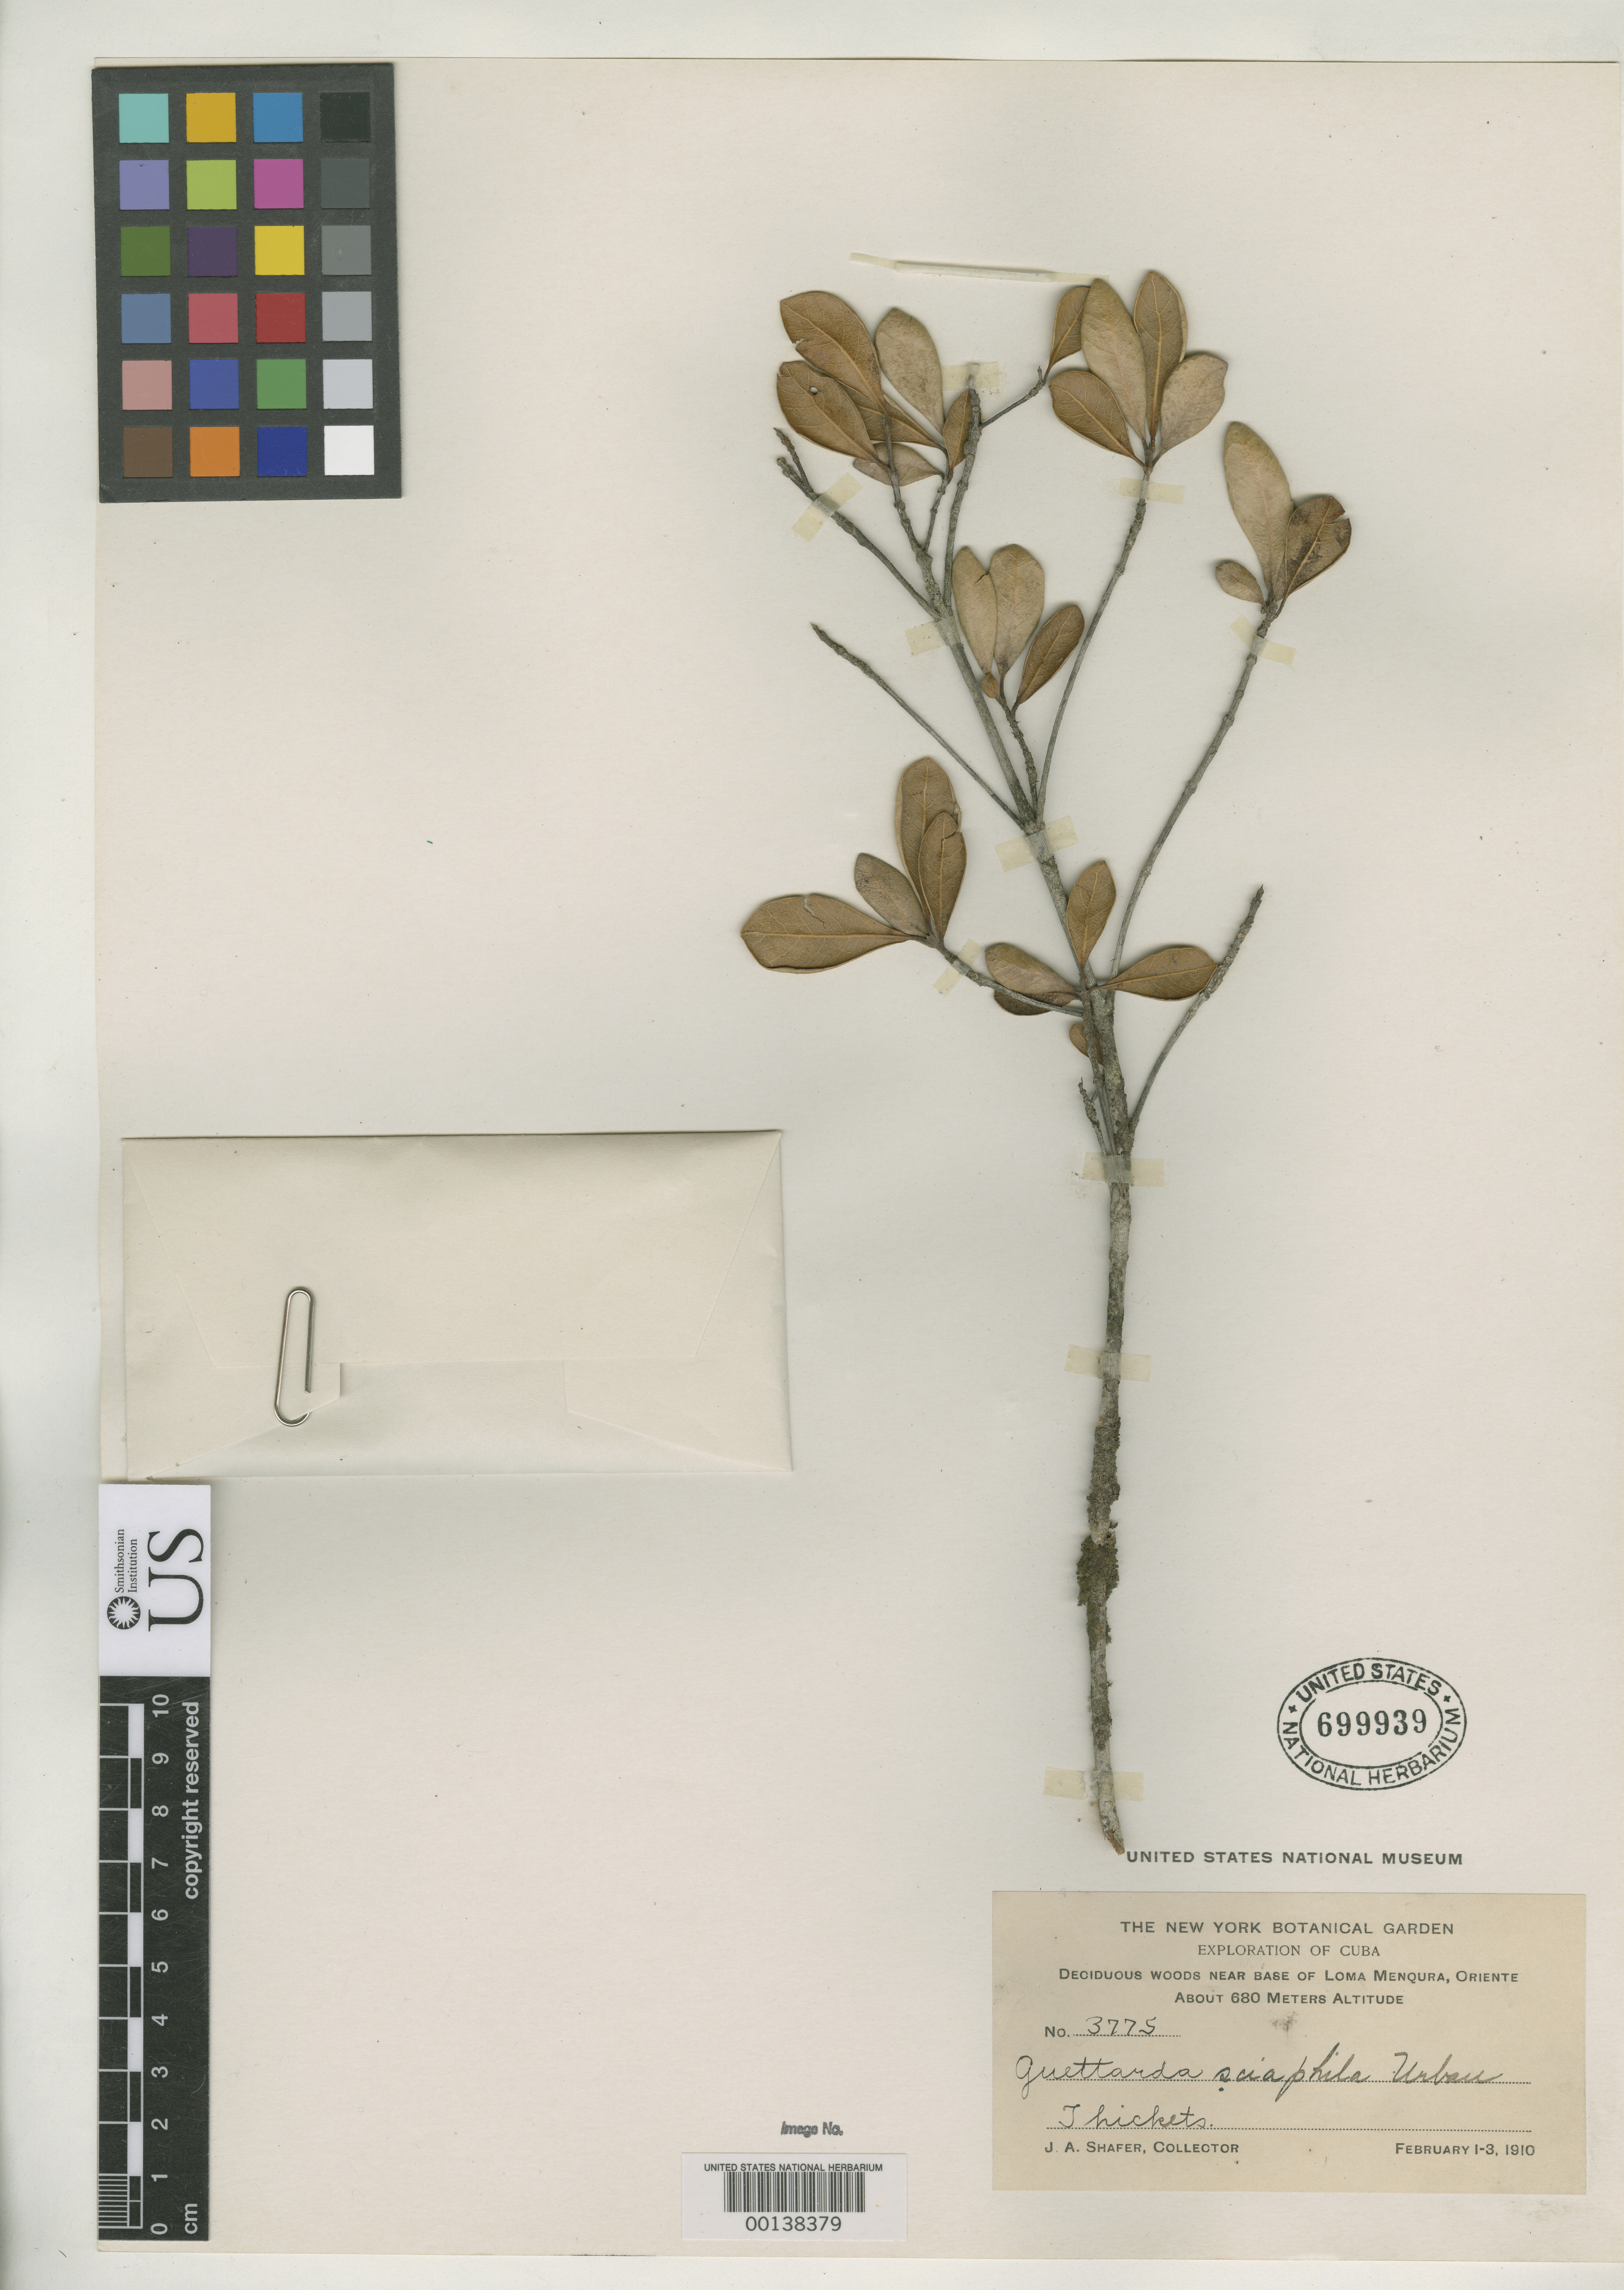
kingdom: Plantae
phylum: Tracheophyta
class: Magnoliopsida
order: Gentianales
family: Rubiaceae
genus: Guettarda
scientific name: Guettarda sciaphila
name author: Urb.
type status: Isotype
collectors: J. A. Shafer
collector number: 3775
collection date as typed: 01 Feb 1901 to 03 Feb 1910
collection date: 1901-02-01/1910-02-03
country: Cuba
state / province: Oriente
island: Greater Antilles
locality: Basin Loma Menqura.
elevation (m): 680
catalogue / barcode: US 699939